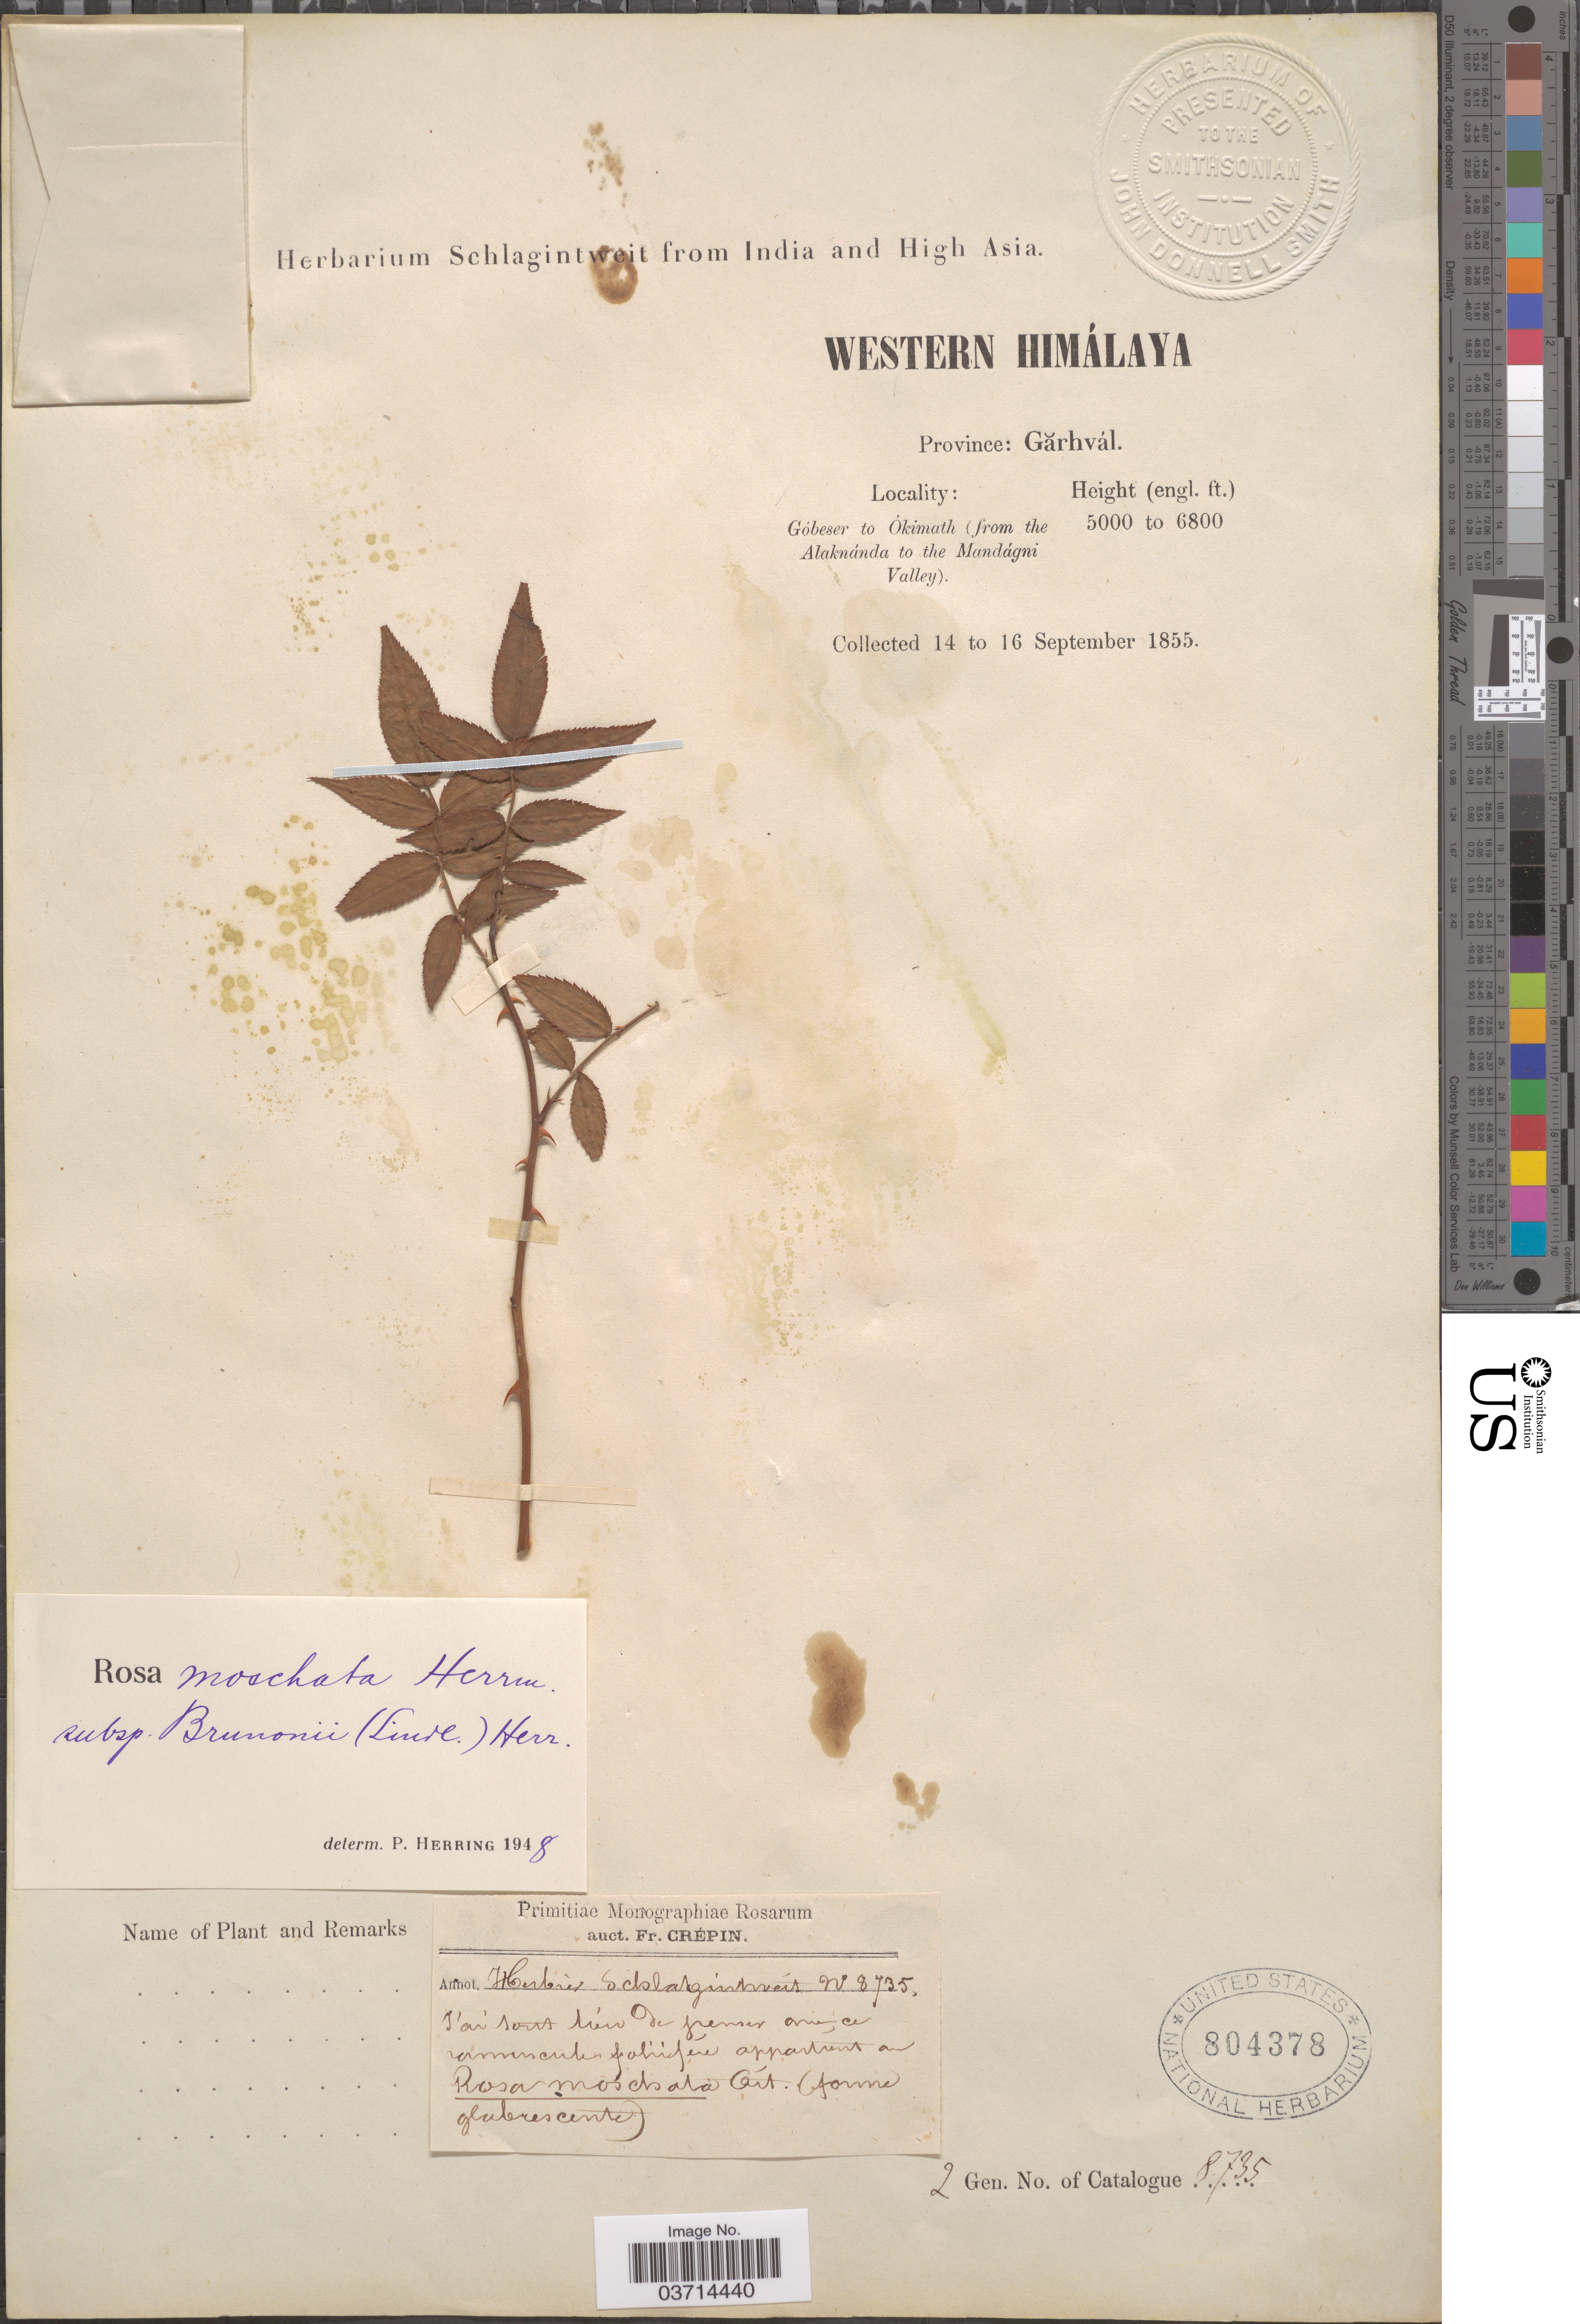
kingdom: Plantae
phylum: Tracheophyta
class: Magnoliopsida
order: Rosales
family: Rosaceae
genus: Rosa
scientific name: Rosa brunonii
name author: Lindl.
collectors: ex herb. Schlagintweit from India and High Asia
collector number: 8735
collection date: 1855-09-14/1855-09-16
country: India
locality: Western Himálaya. Province: Gărhvál. Góbeser to Ókimath (from the Alaknánda to the Mandágni Valley).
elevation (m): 1524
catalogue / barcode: US 804378